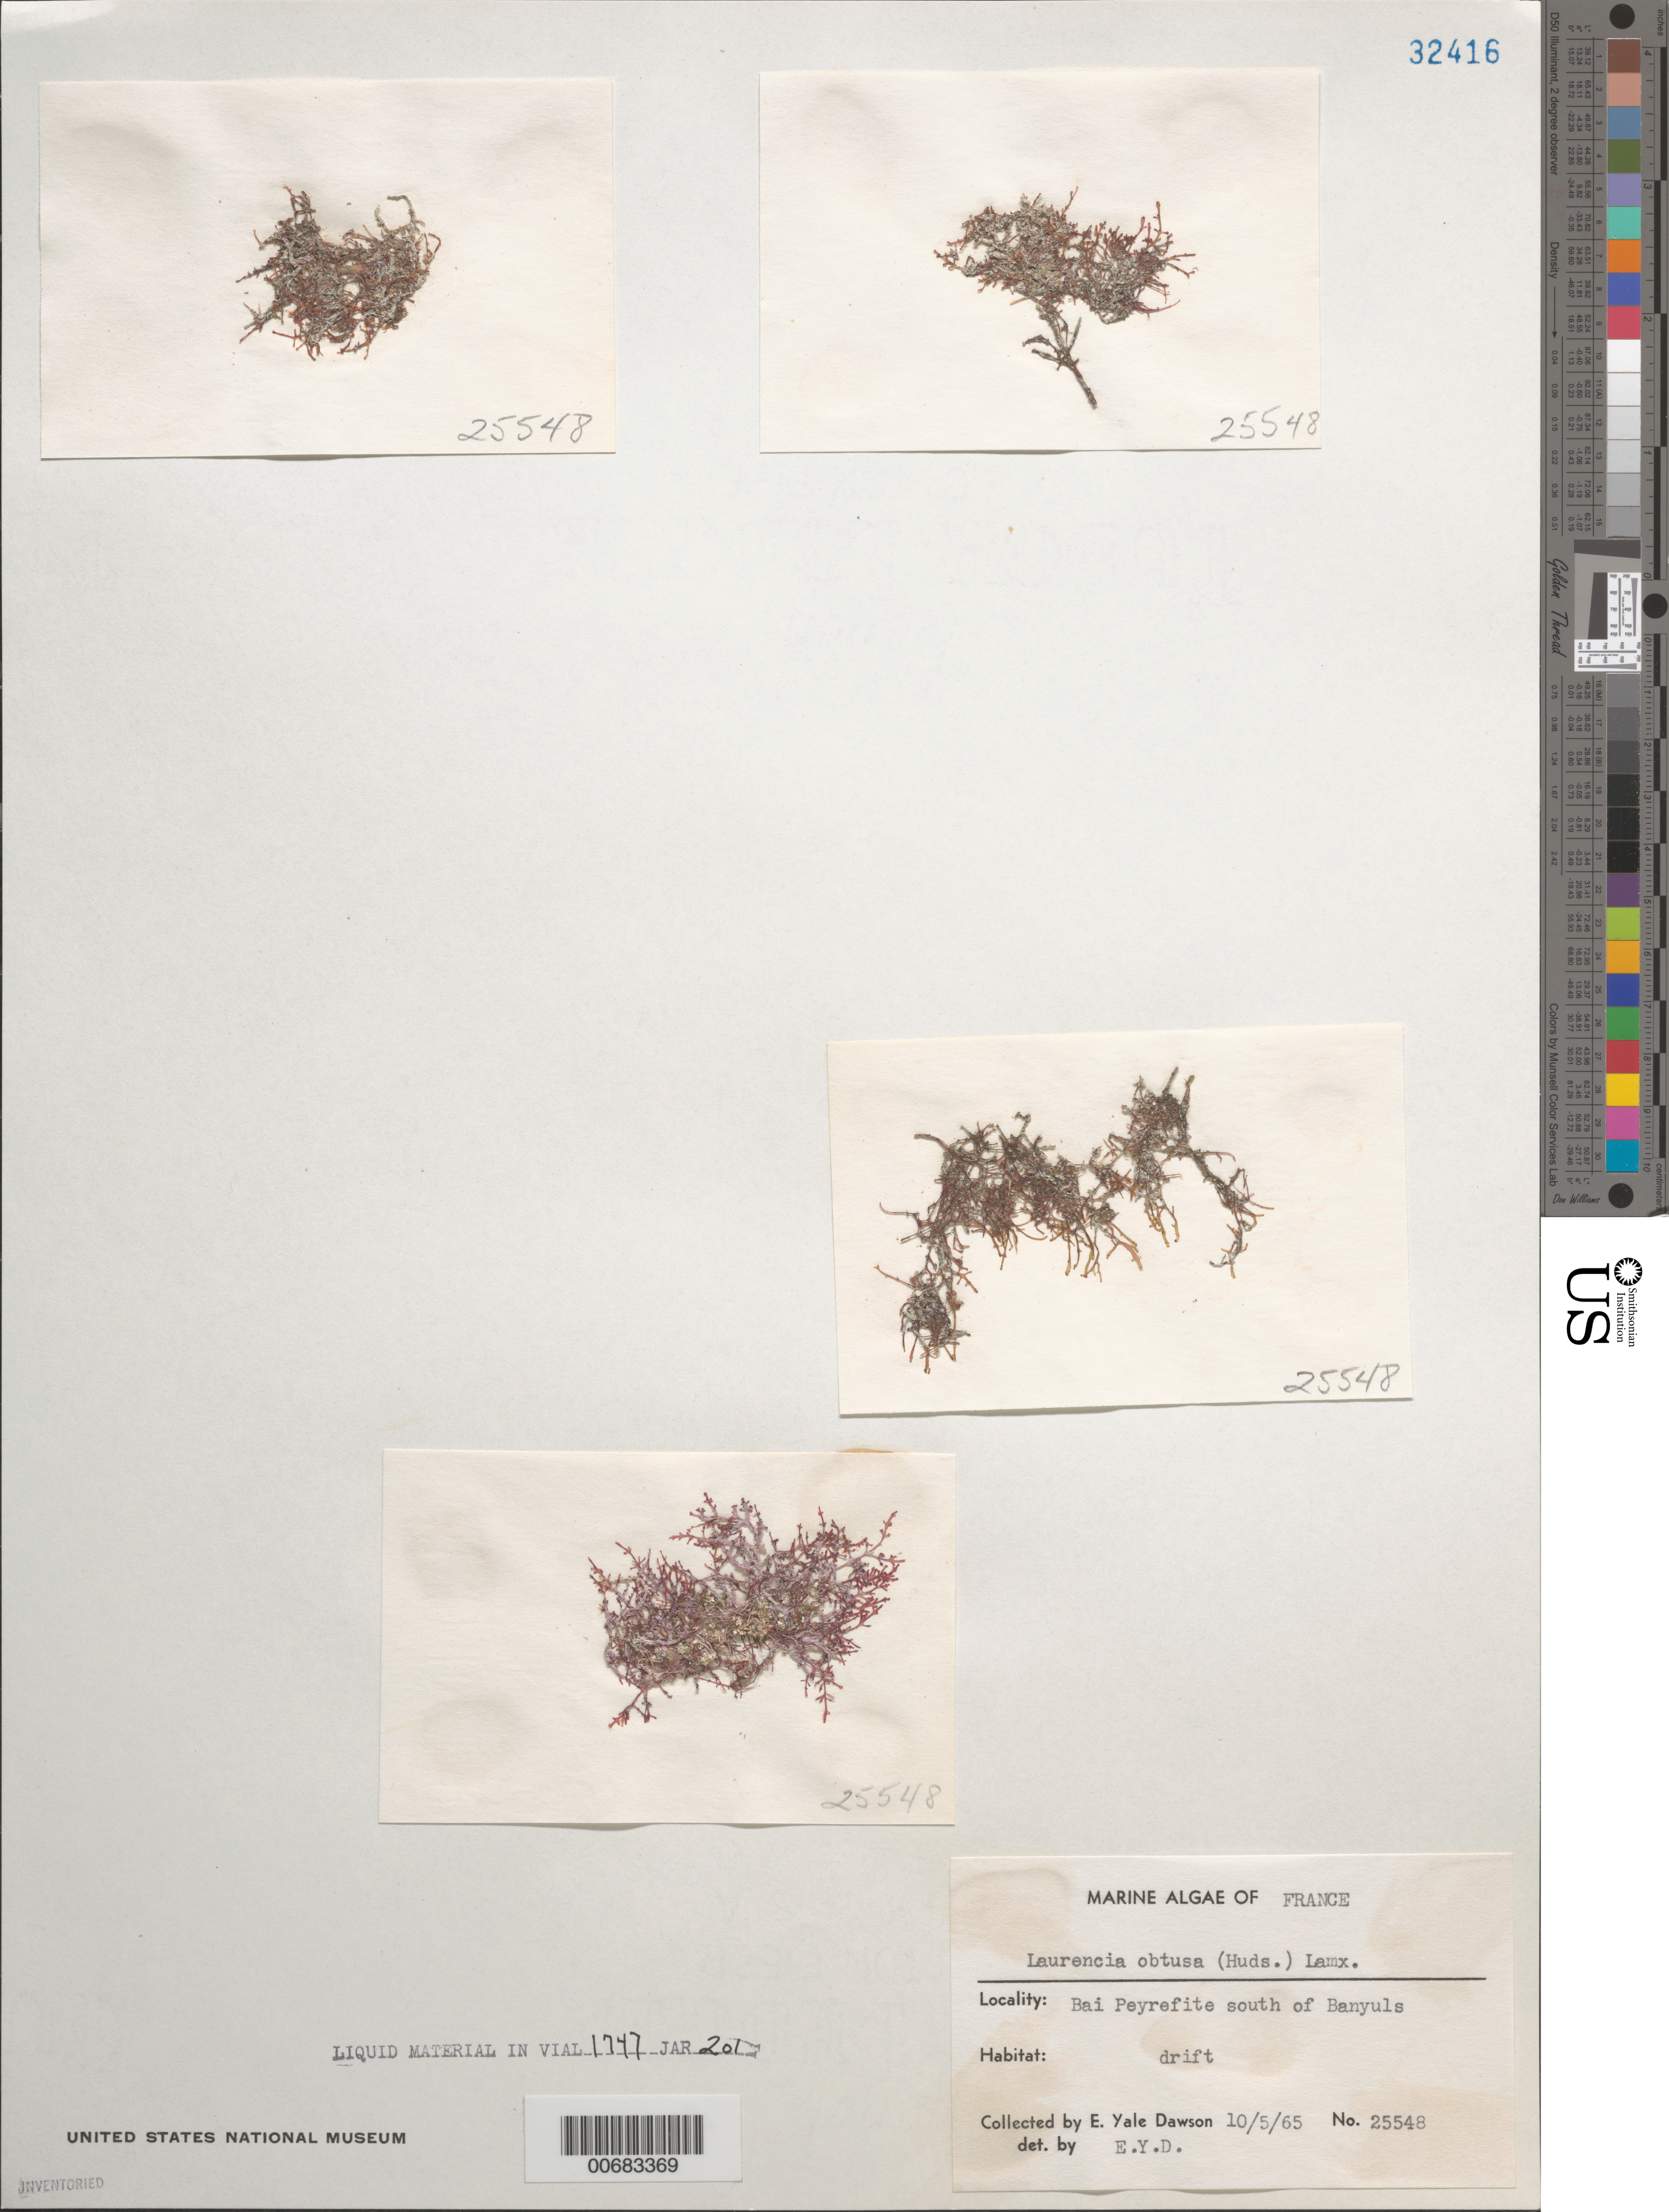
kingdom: Plantae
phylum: Rhodophyta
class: Florideophyceae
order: Ceramiales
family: Rhodomelaceae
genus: Laurencia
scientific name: Laurencia obtusa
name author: (Huds.) J.V.Lamouroux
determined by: Dawson, E. Y.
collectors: E. Y. Dawson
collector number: EYD 25548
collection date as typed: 05 Oct 1965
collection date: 1965-10-05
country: France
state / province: Occitanie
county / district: Pyrénées-Orientales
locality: Bai Peyrefite south of Banyuls-sur-Mer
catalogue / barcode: US 32416